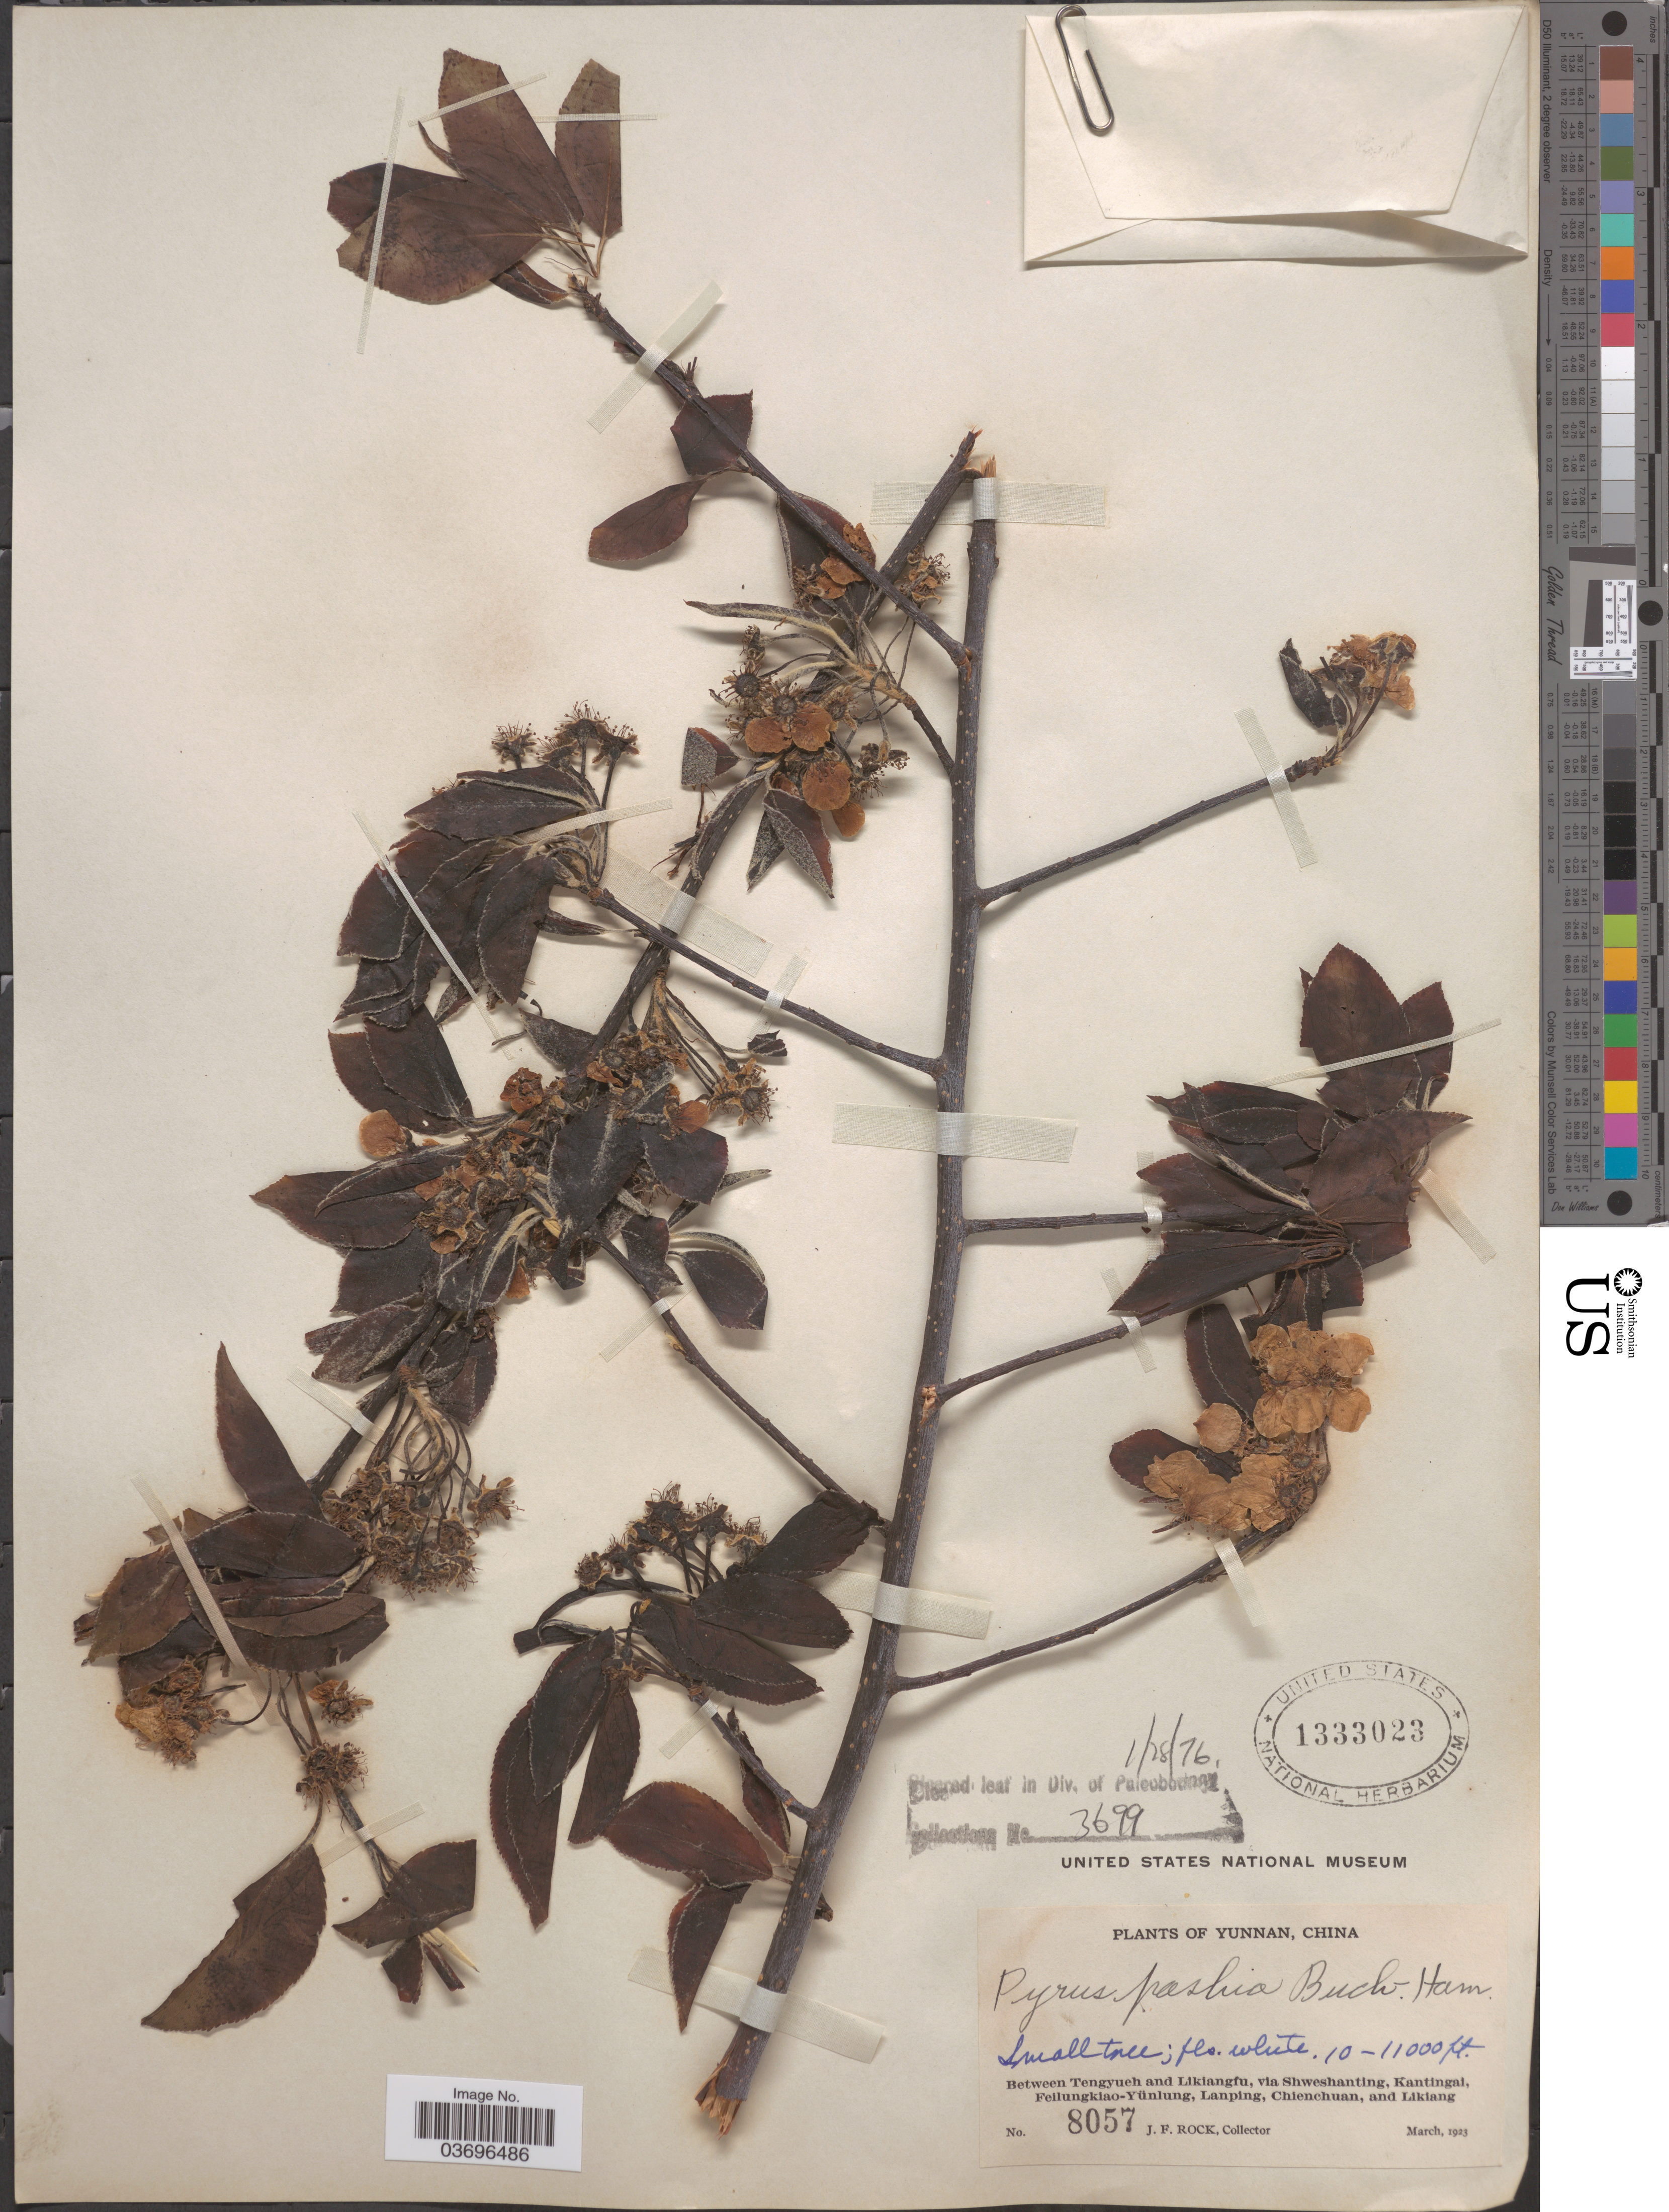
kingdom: Plantae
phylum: Tracheophyta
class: Magnoliopsida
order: Rosales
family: Rosaceae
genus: Pyrus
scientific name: Pyrus pashia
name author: Buch.-Ham. ex D. Don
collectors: J. Rock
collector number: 8057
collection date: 1923-03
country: China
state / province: Yunnan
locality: Between Tengyueh and Likiangfu, via Shweshanting, Kantingai, Feilungkiao-Yünlung, Lanping, Chienchuan, and Likiang.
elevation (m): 3048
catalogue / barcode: US 1333023